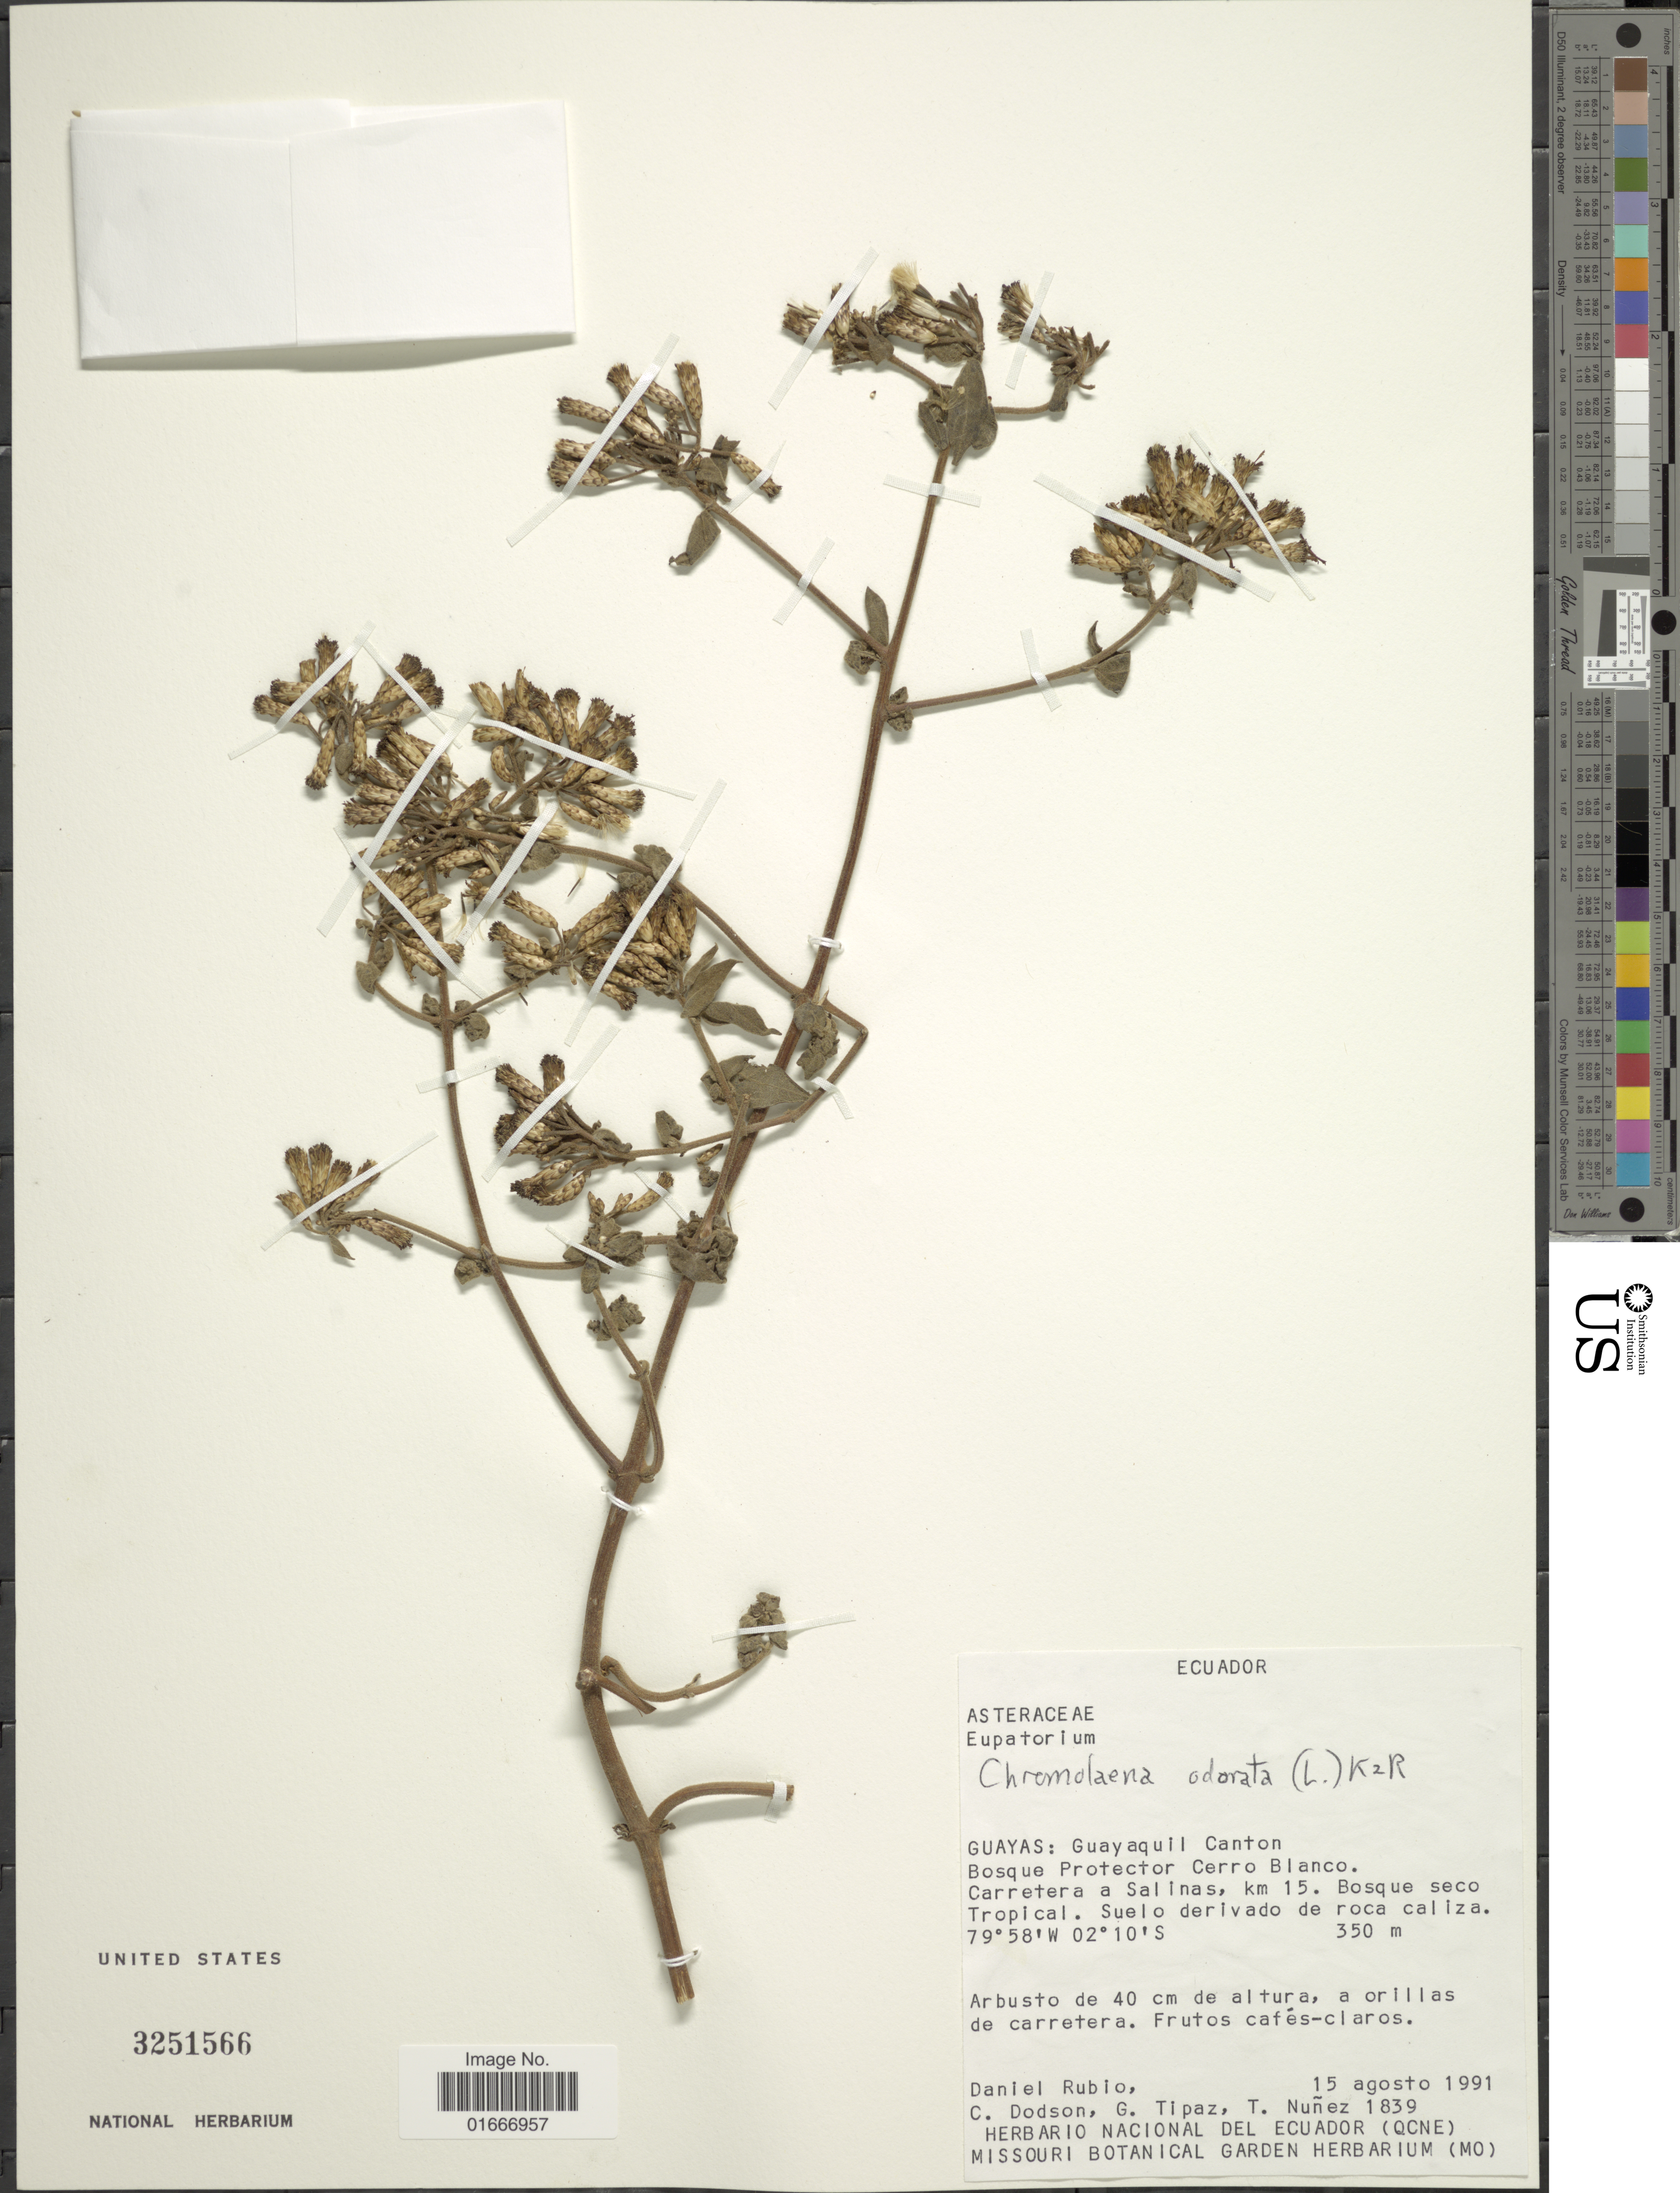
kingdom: Plantae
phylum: Tracheophyta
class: Magnoliopsida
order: Asterales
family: Asteraceae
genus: Chromolaena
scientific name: Chromolaena odorata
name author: (L.) R.M. King & H. Rob.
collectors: D. Rubio, C. Dodson, G. Tilpaz & T. Núñez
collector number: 1839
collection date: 1991-08-15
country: Ecuador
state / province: Guayas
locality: Guayaquil Canton. Bosque Protector Cerro Blanco. Carretera a Salinas, km 15 Bosque seco Tropical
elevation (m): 350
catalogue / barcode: US 3251566